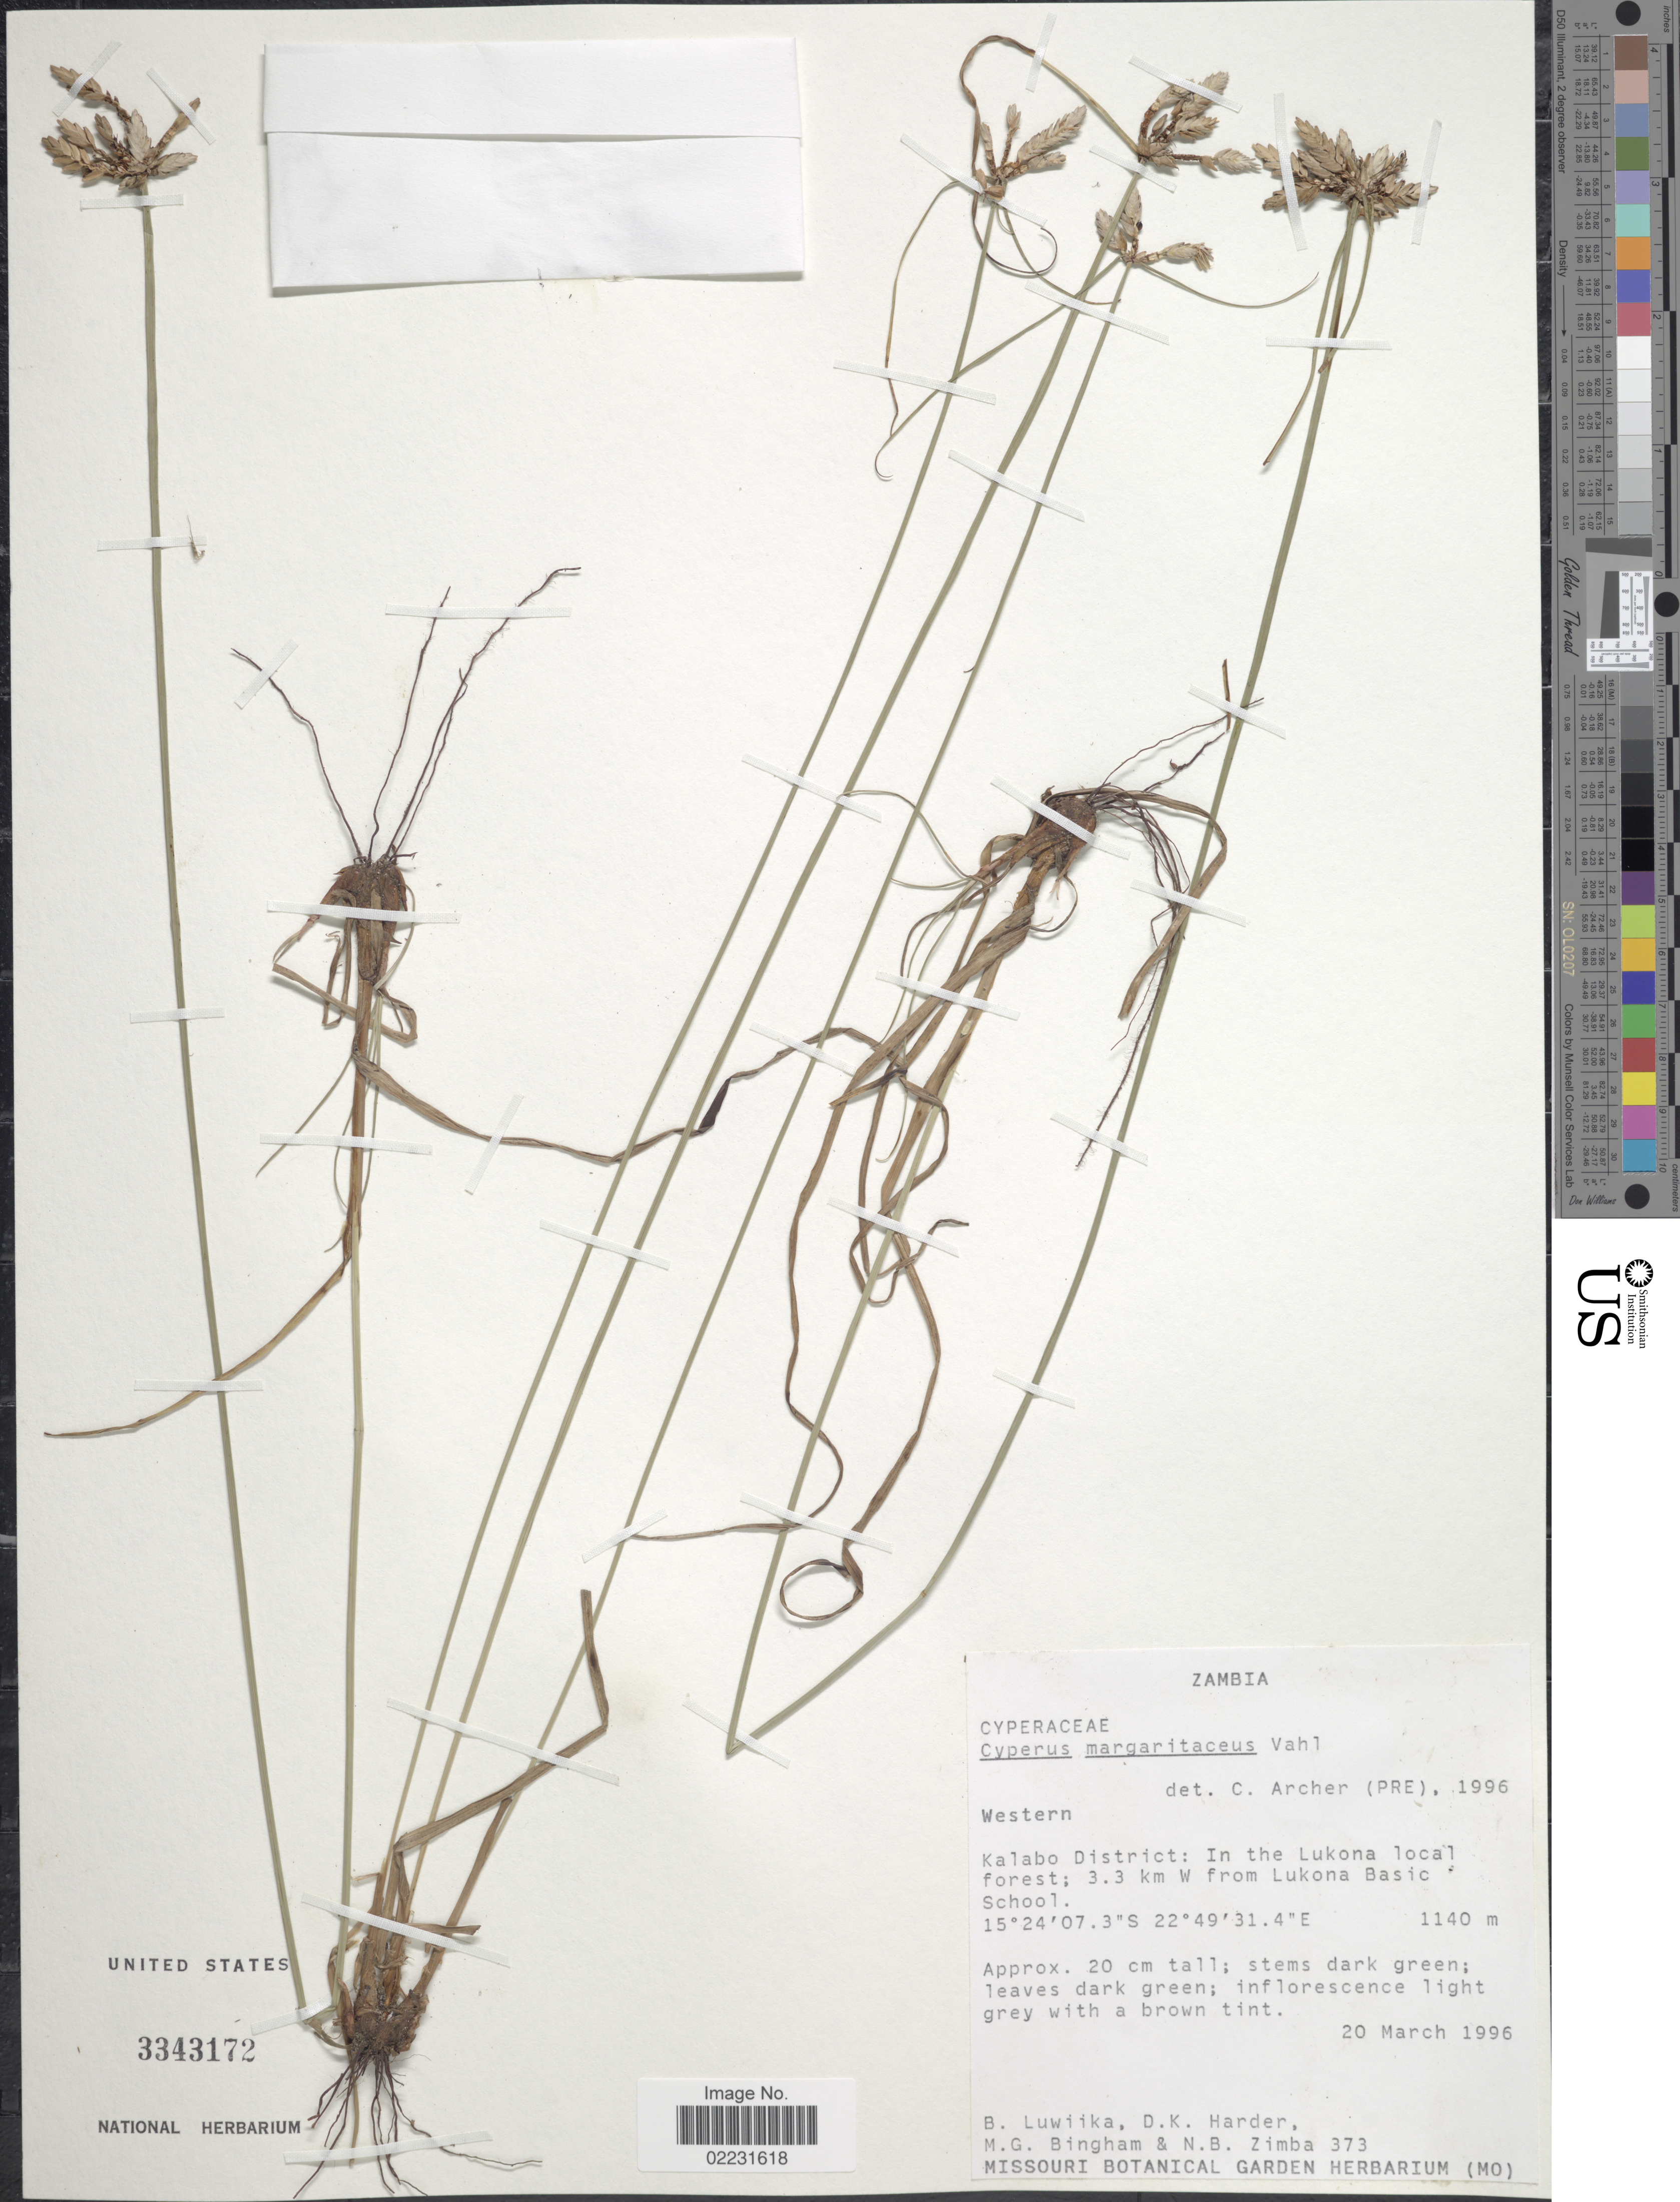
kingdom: Plantae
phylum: Tracheophyta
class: Liliopsida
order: Poales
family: Cyperaceae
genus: Cyperus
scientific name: Cyperus margaritaceus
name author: Vahl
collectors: B. Luwiika, D. Harder, M. Bingham & N. B. Zimba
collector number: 373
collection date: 1996-03-20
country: Zambia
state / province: Western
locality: Kalabo District, in the Lukona local forest, 3.3 km W from Lukona Basic School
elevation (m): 1140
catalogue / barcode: US 3343172